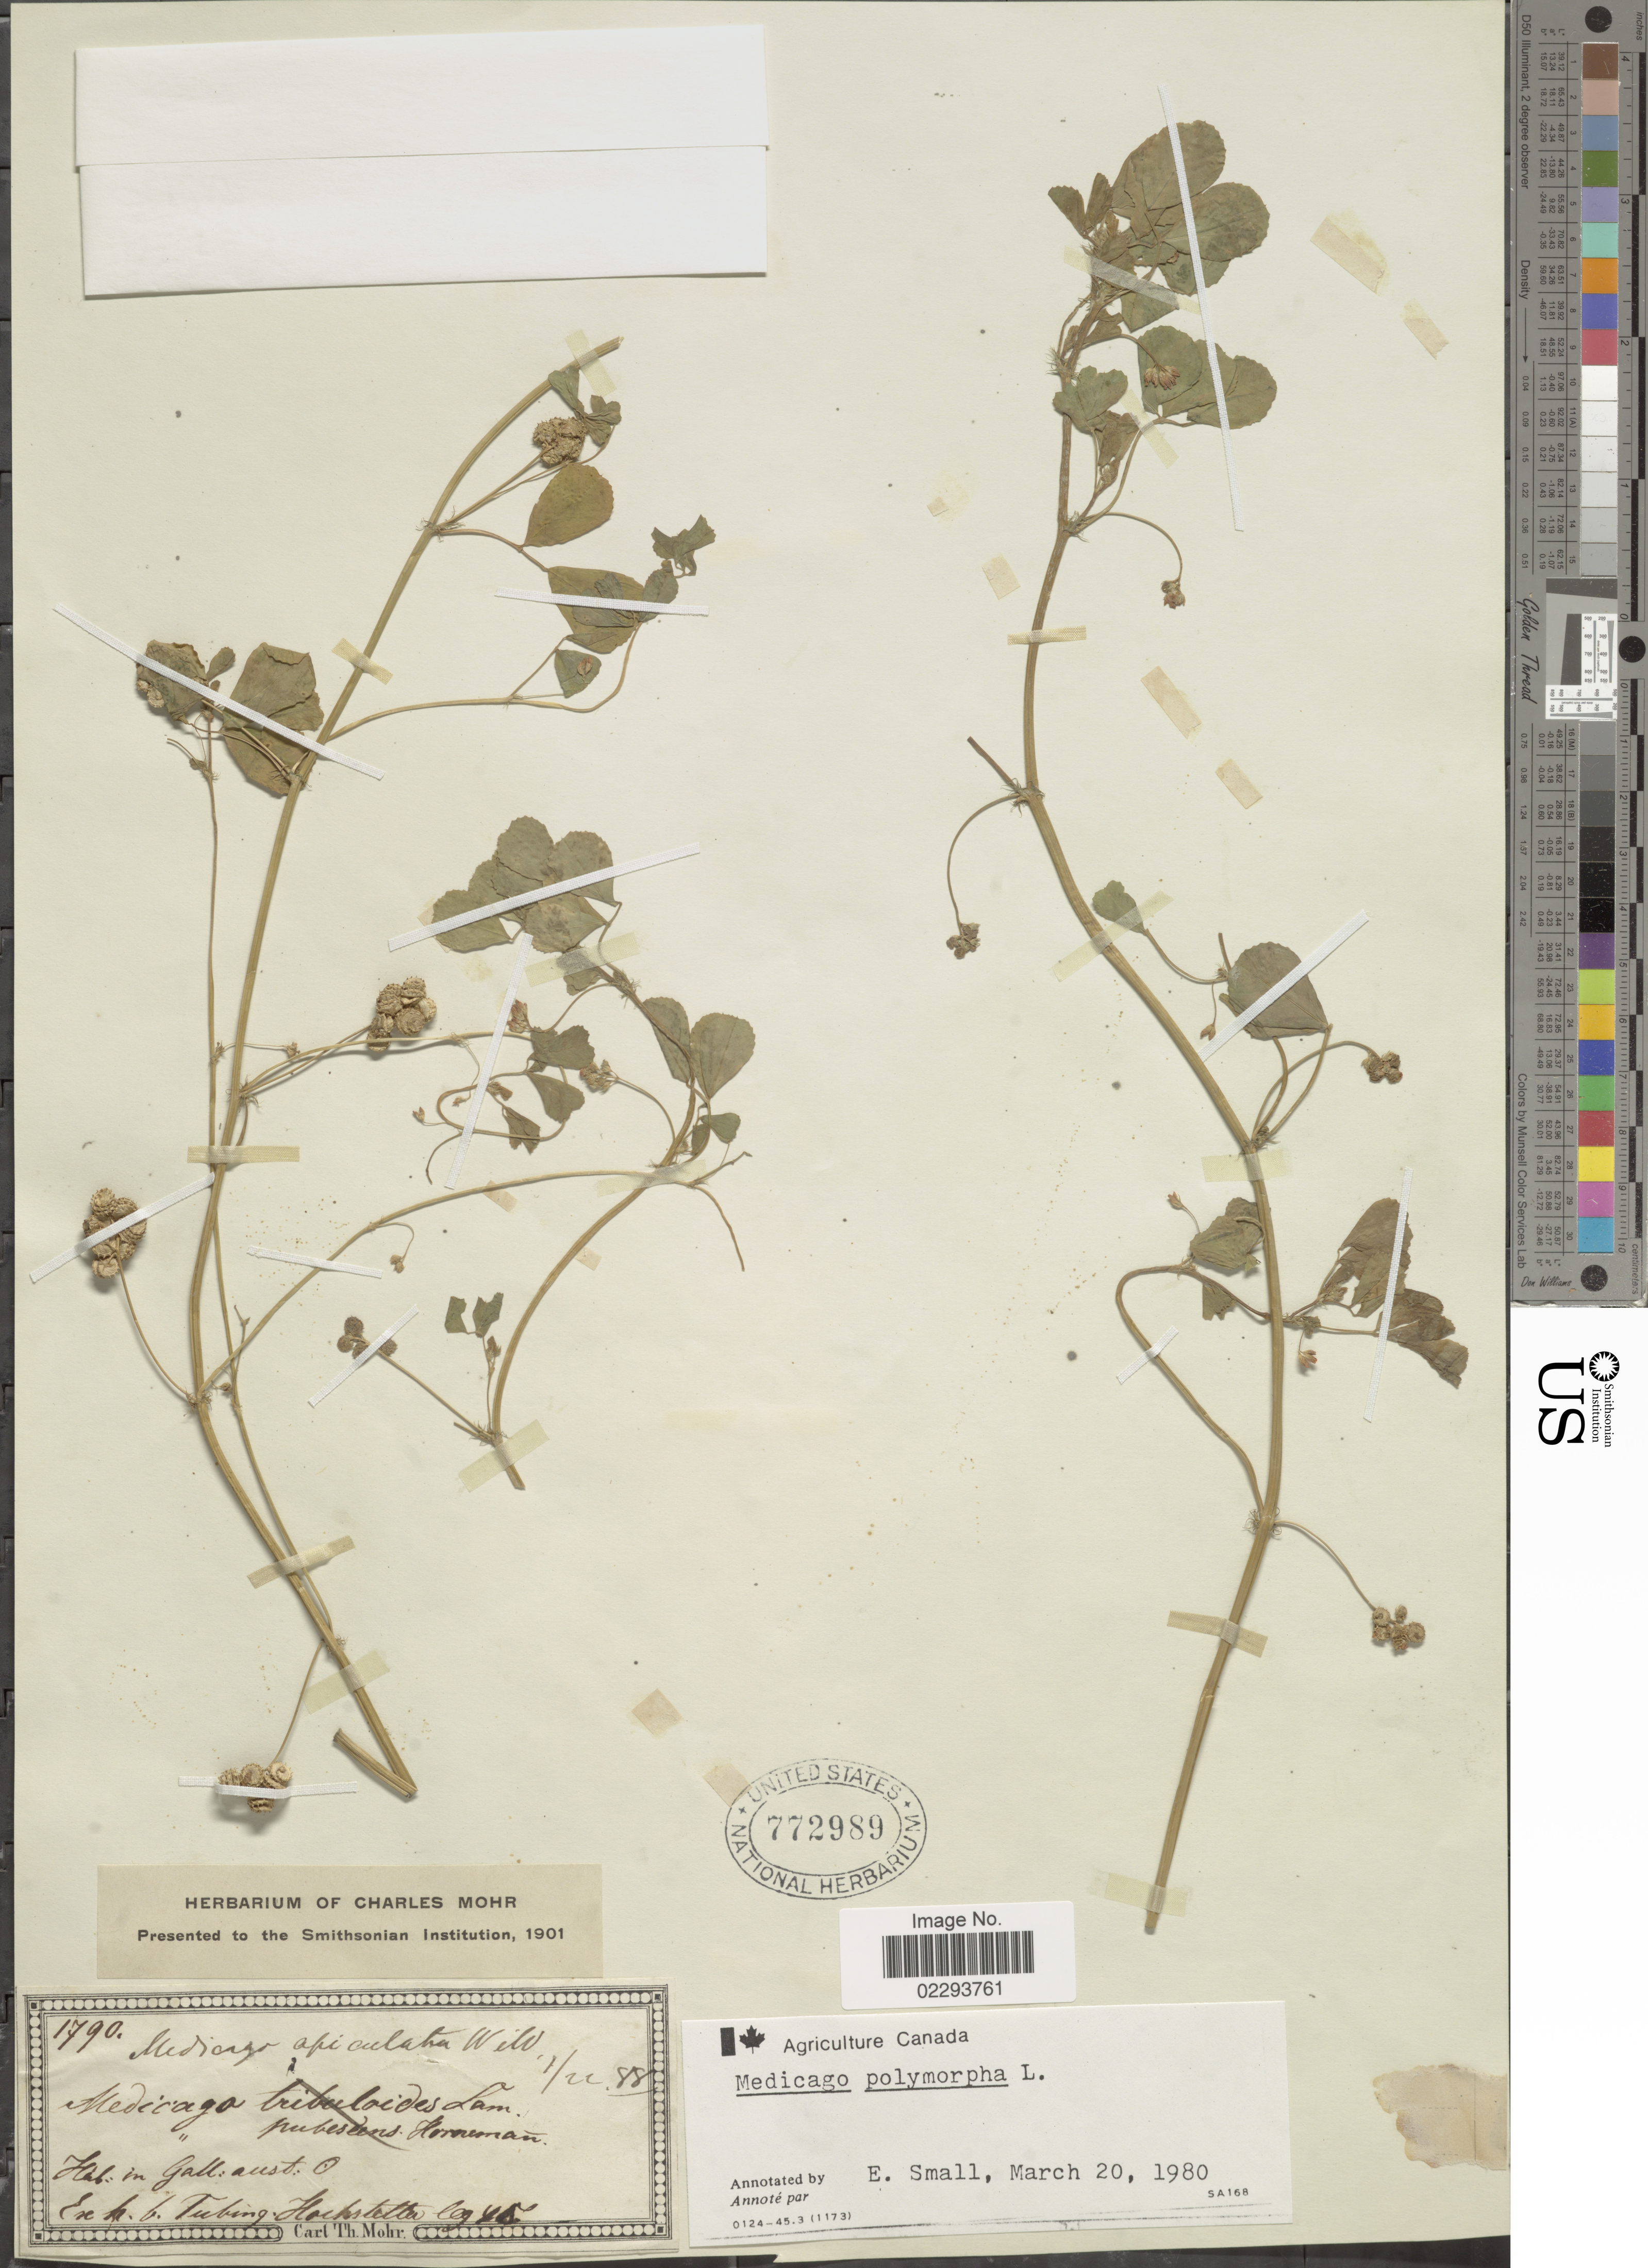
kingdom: Plantae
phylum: Tracheophyta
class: Magnoliopsida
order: Fabales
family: Fabaceae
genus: Medicago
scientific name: Medicago polymorpha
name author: L.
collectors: -. Hochstetter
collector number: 1790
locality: Gall. aust. Ex hort: bot: Tubing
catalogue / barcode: US 772989